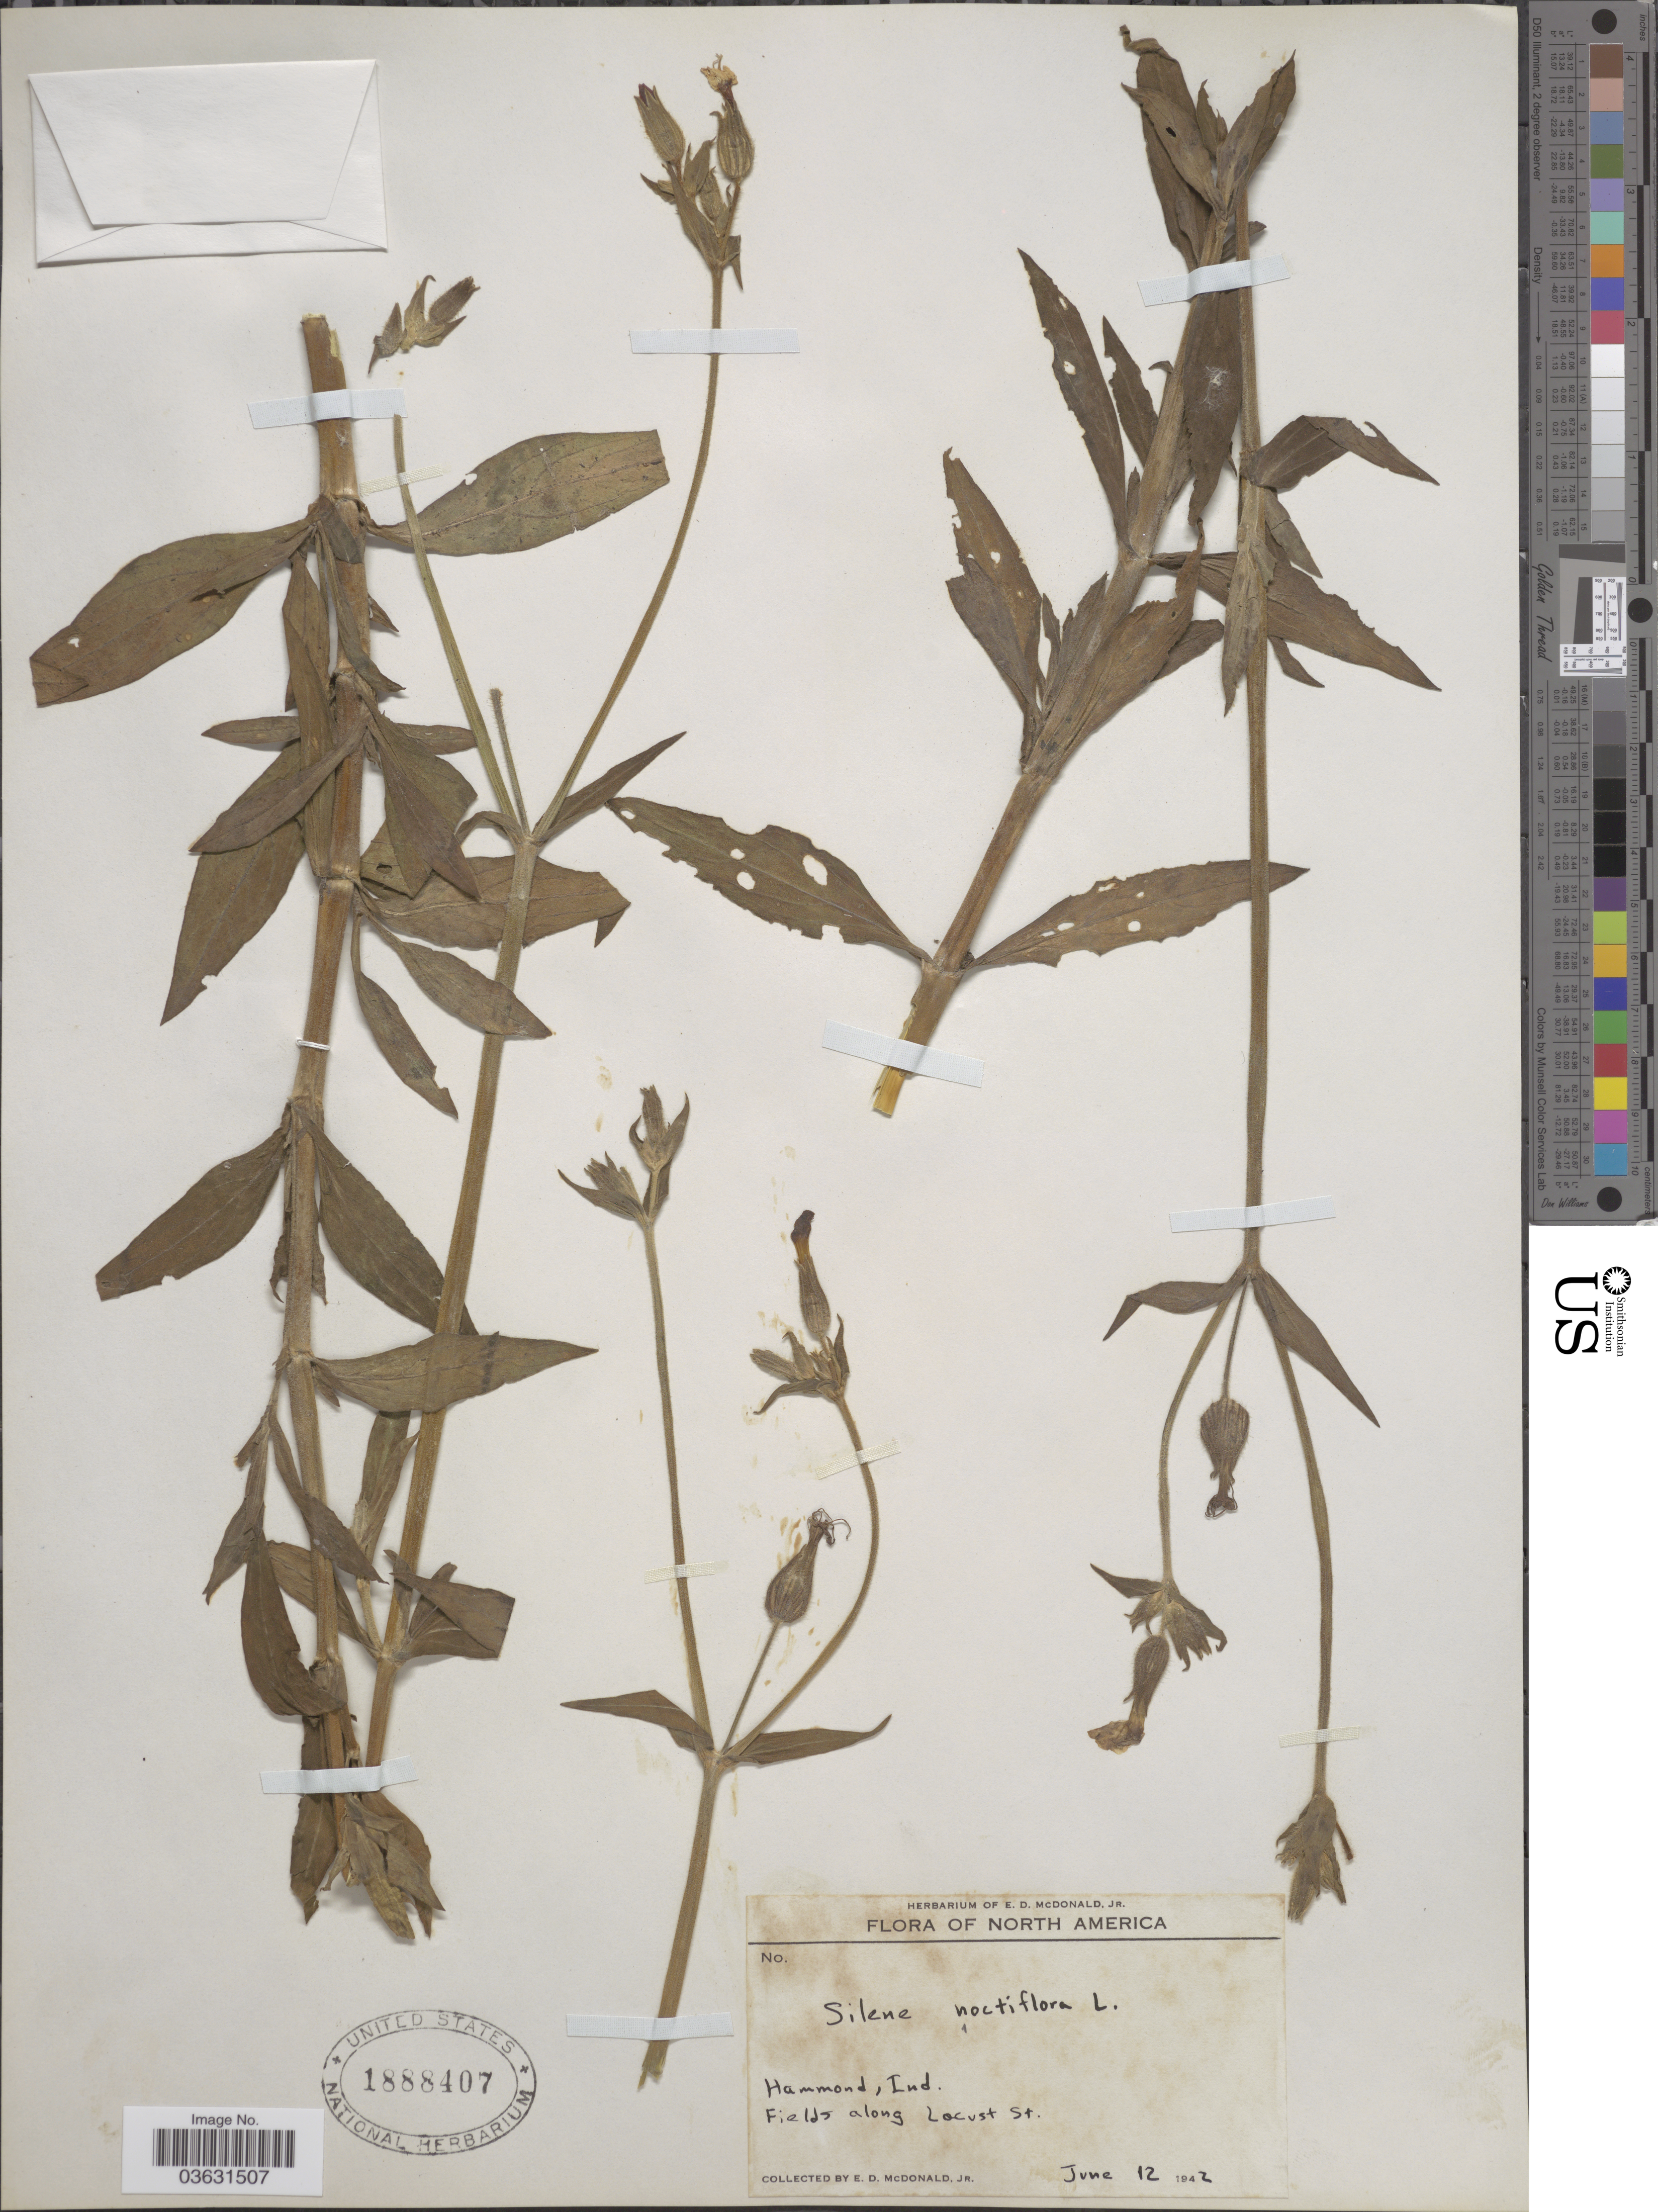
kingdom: Plantae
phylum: Tracheophyta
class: Magnoliopsida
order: Caryophyllales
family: Caryophyllaceae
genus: Silene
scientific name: Silene noctiflora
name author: L.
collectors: E. D. McDonald Jr.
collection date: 1942-06-12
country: United States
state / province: Indiana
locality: Hammond. Fields along Locust St.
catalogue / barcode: US 1888407